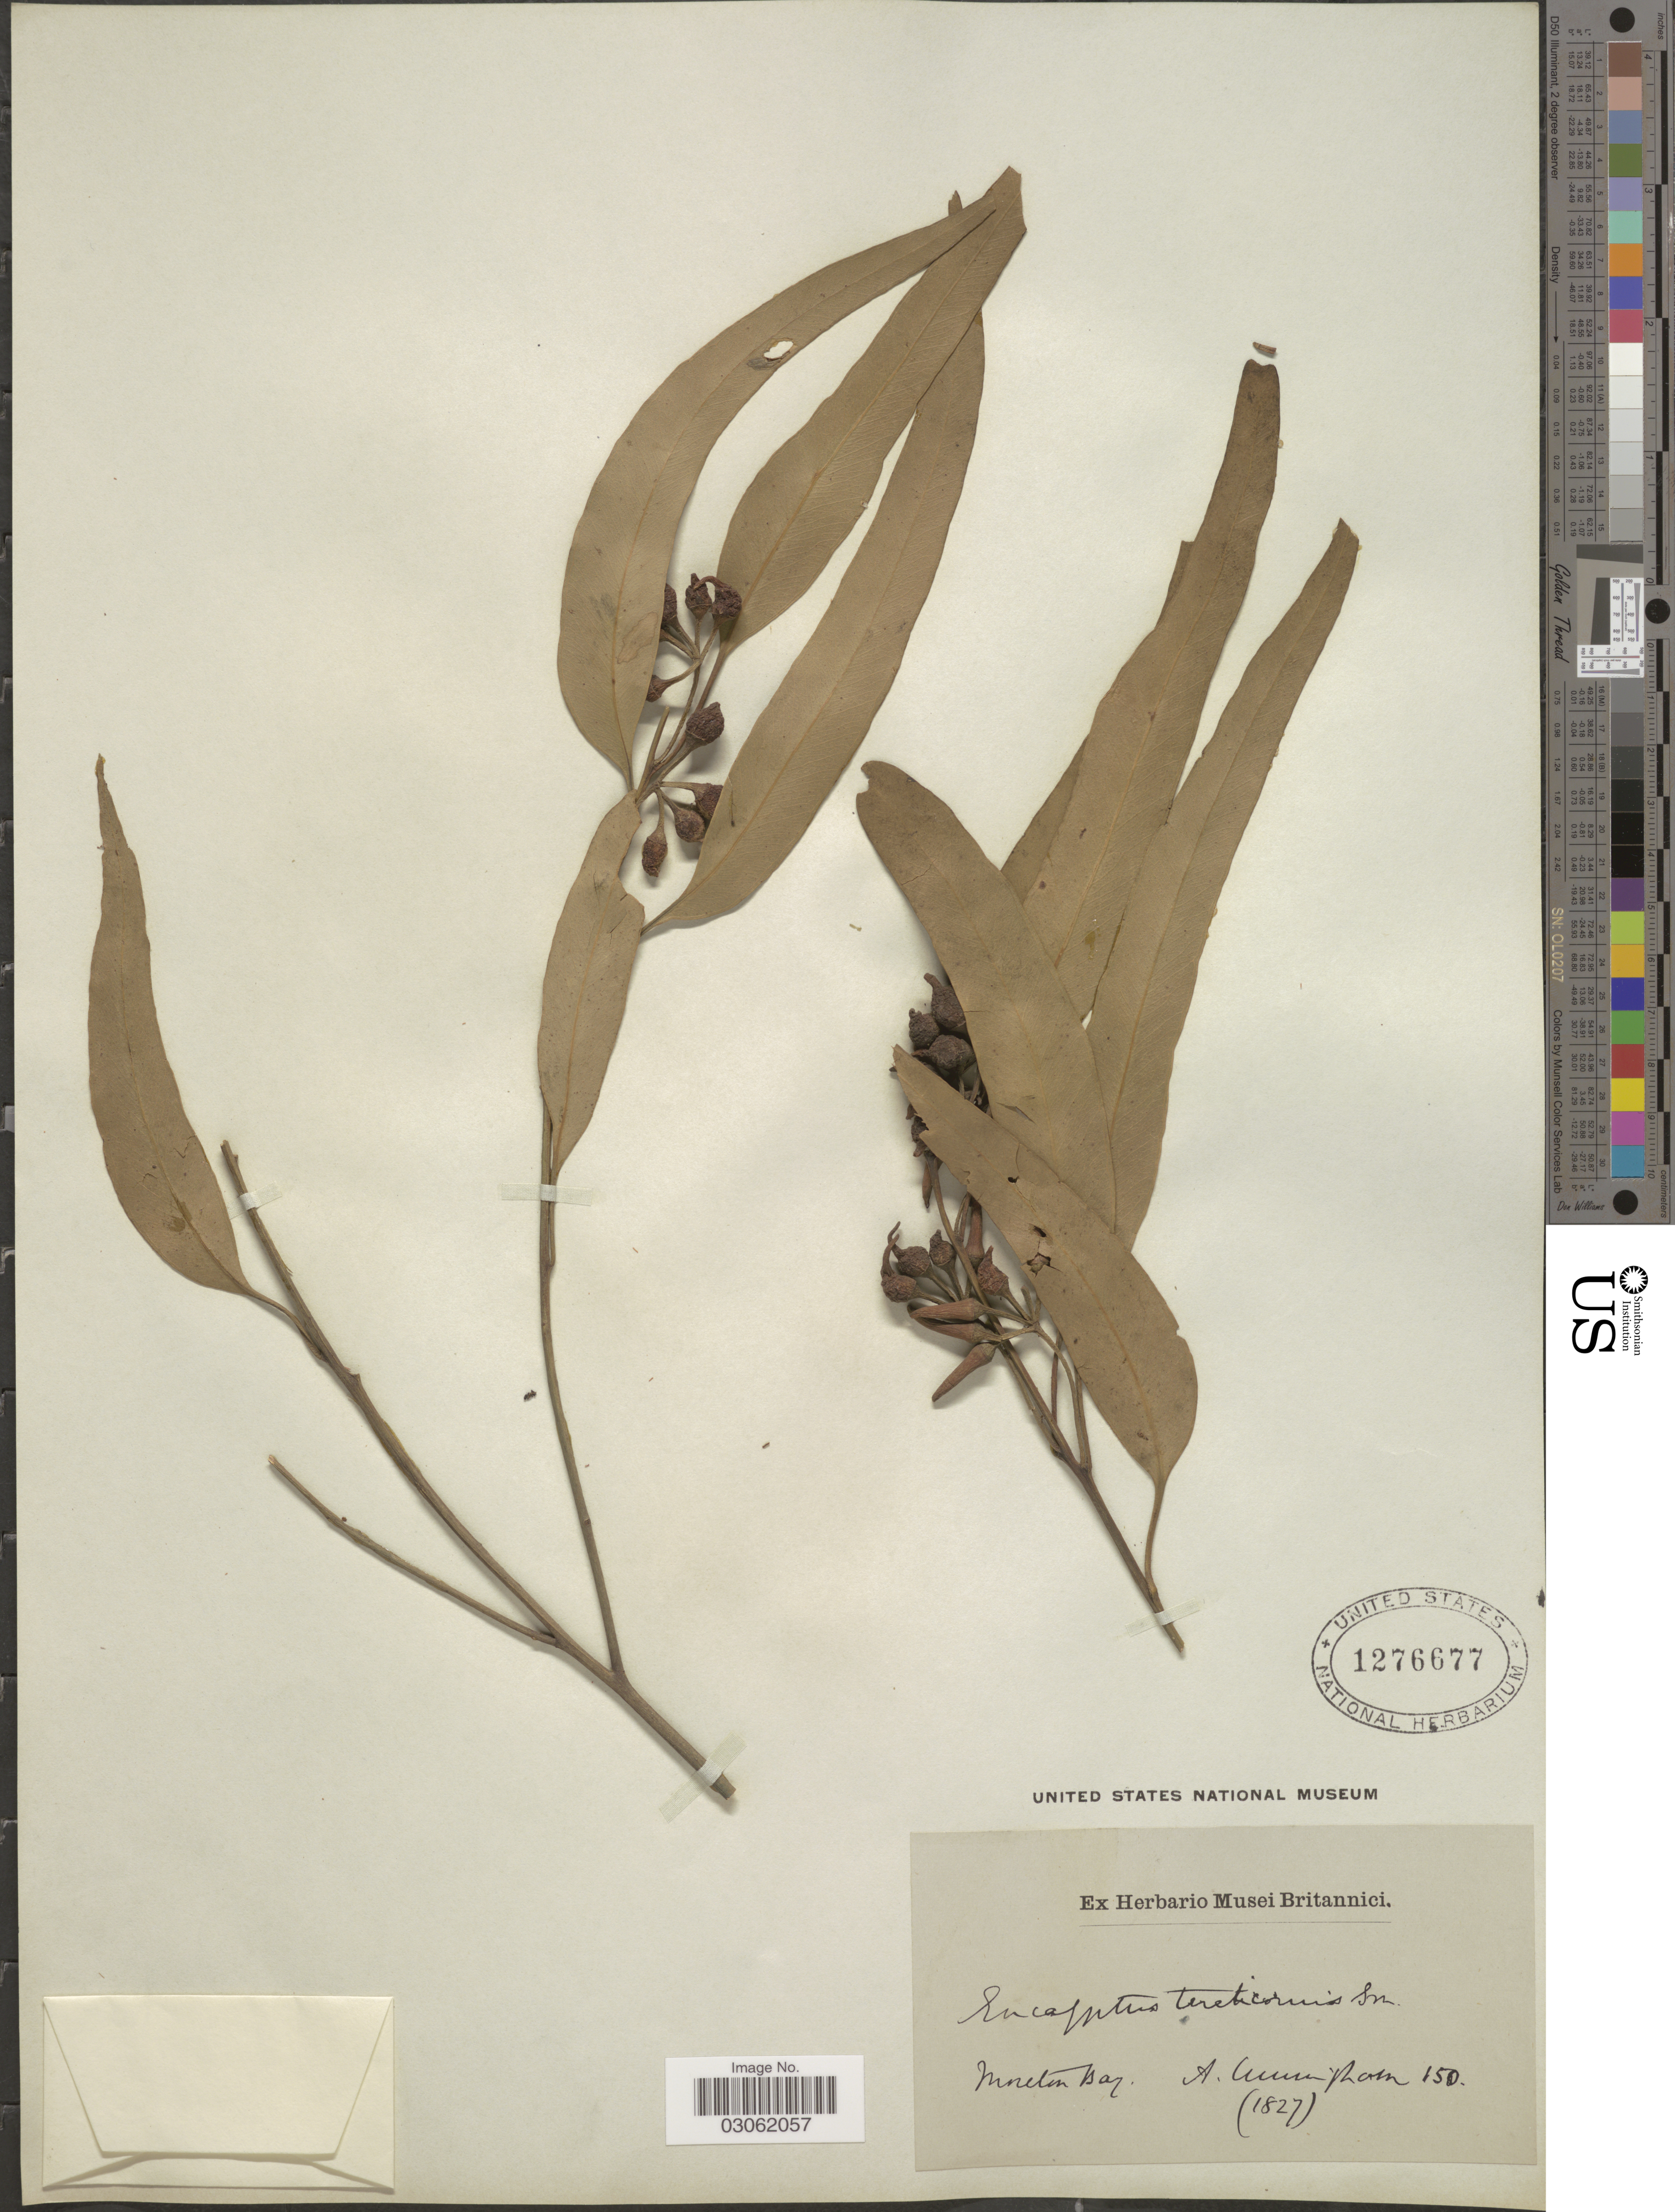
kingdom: Plantae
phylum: Tracheophyta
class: Magnoliopsida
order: Myrtales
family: Myrtaceae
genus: Eucalyptus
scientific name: Eucalyptus tereticornis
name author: Sm.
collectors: A. Cunningham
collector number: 150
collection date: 1827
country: Australia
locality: Moreton Bay.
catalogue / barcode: US 1276677